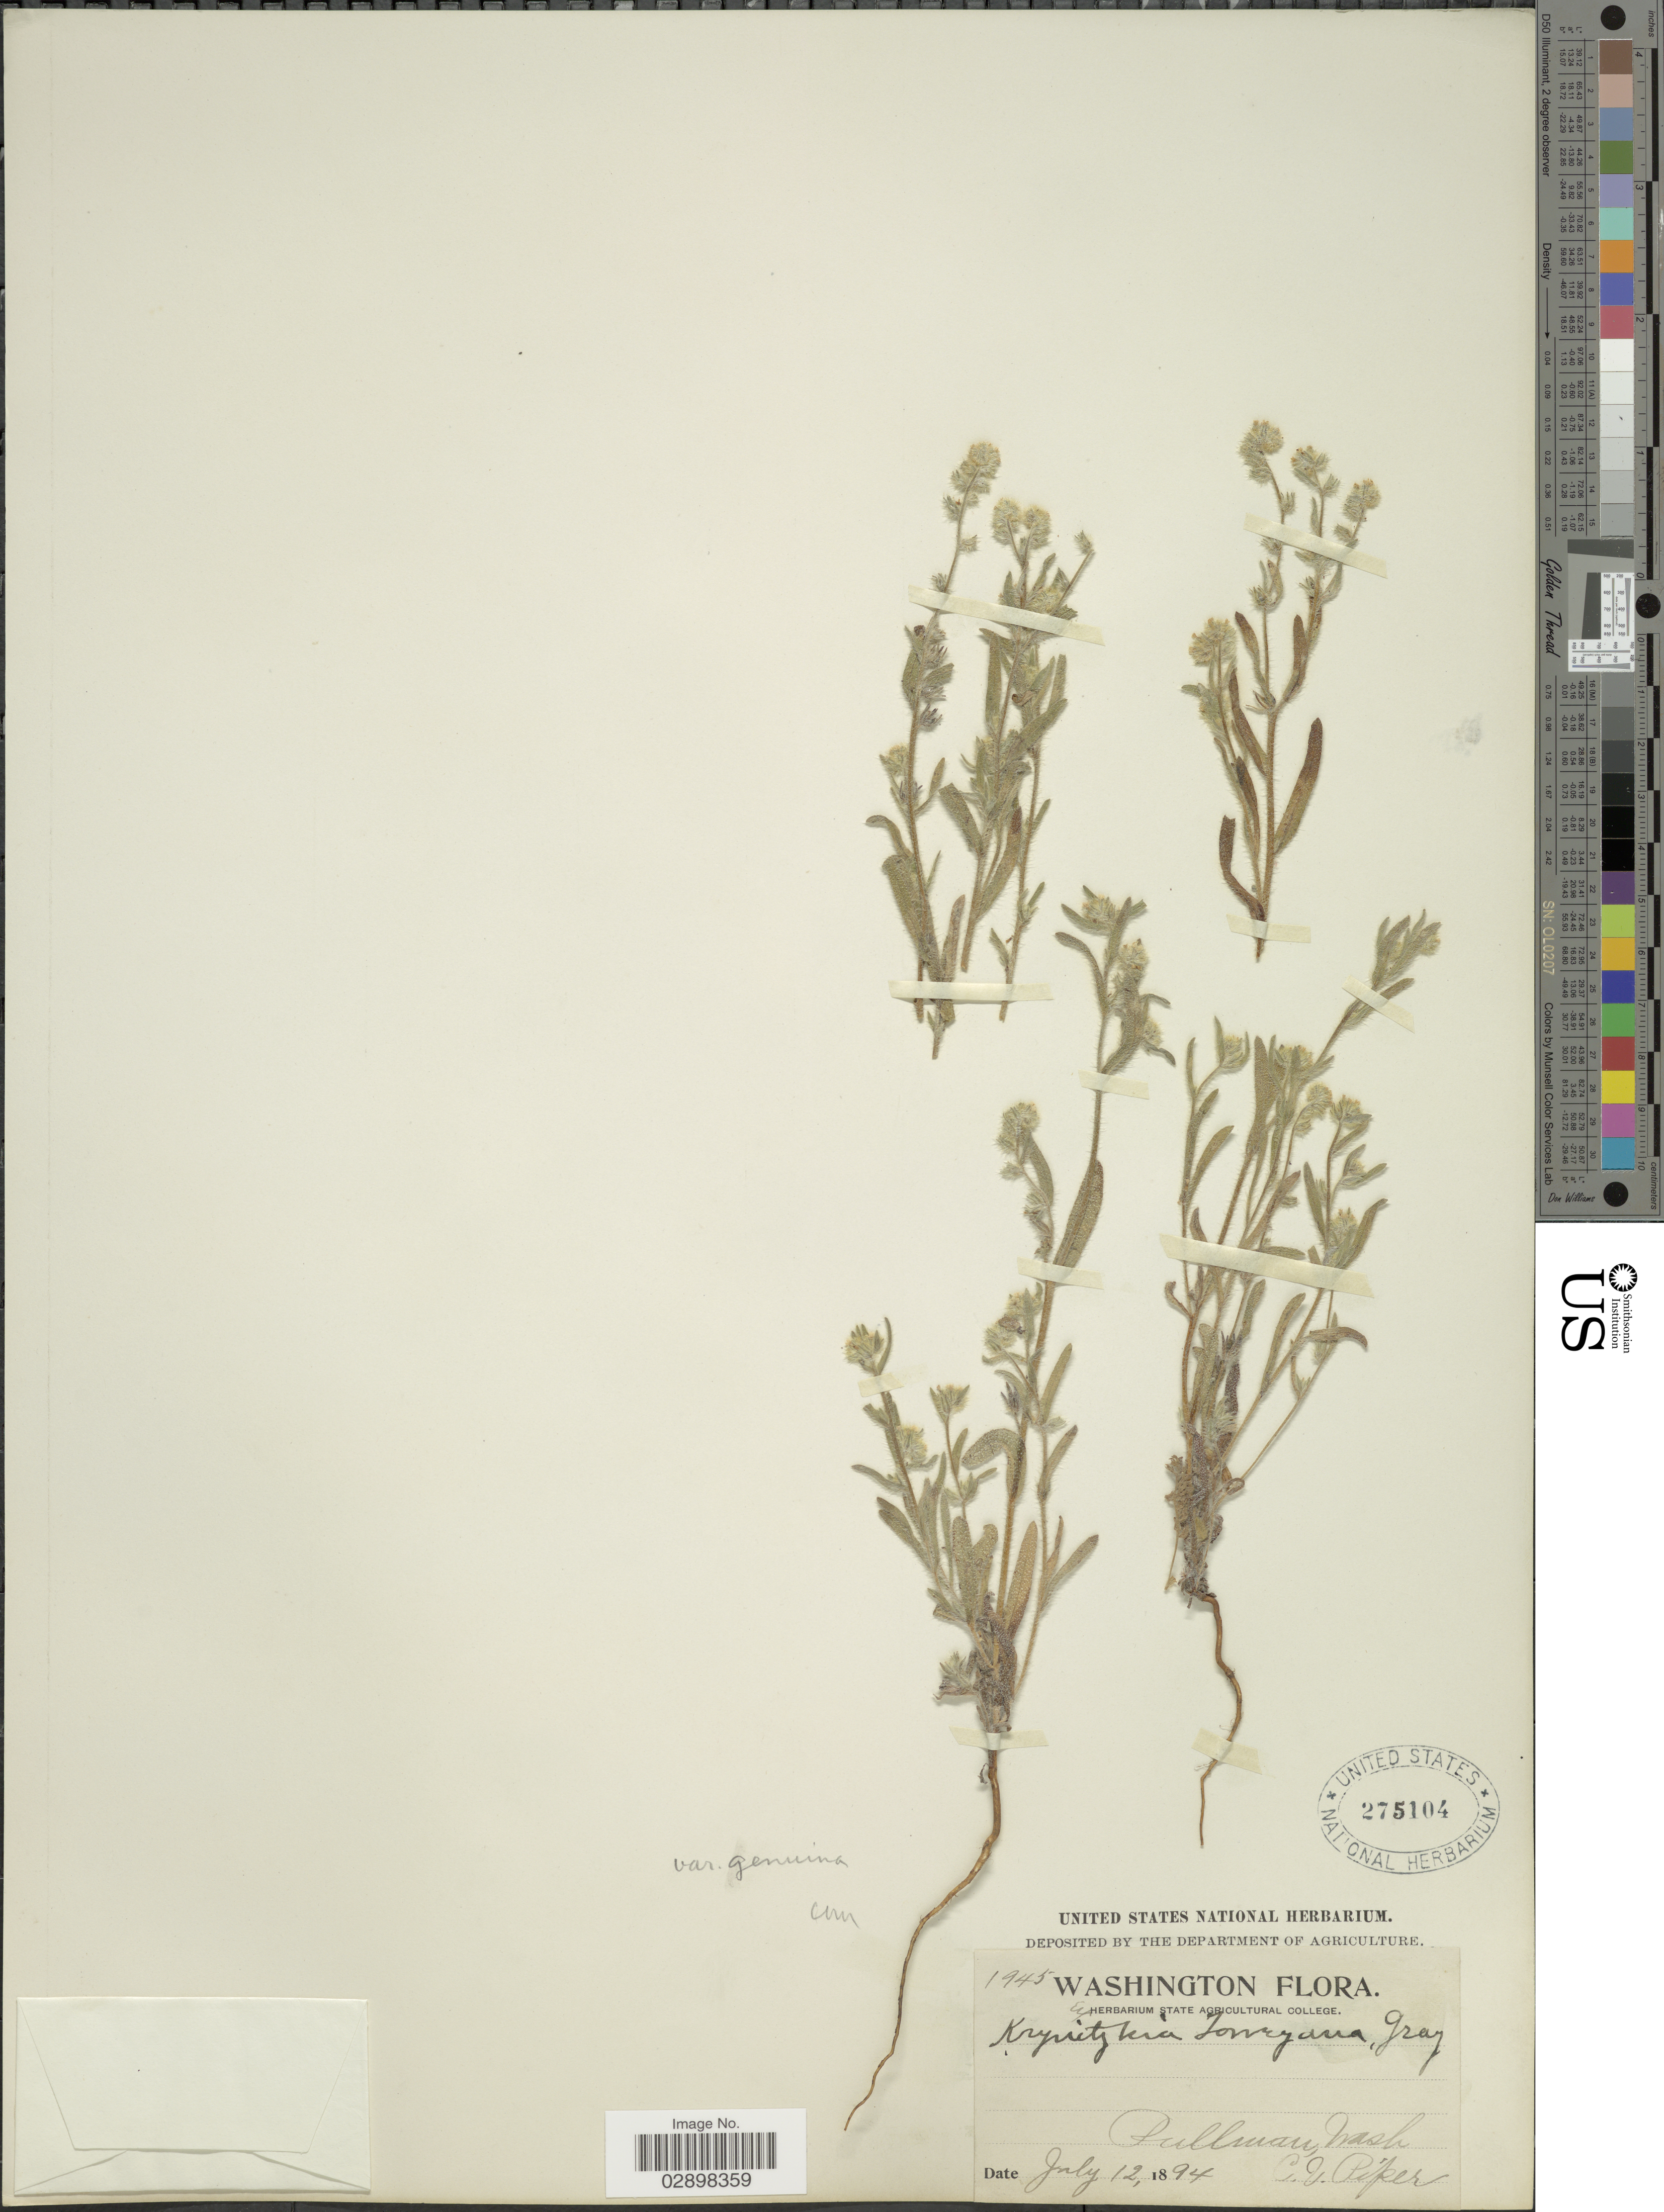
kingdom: Plantae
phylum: Tracheophyta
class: Magnoliopsida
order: Boraginales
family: Boraginaceae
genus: Cryptantha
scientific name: Cryptantha torreyana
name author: (A. Gray) S.W. Greene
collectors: C. V. Piper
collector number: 1945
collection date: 1894-07-12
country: United States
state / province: Washington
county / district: Whitman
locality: Pullman, Wash.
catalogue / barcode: US 275104